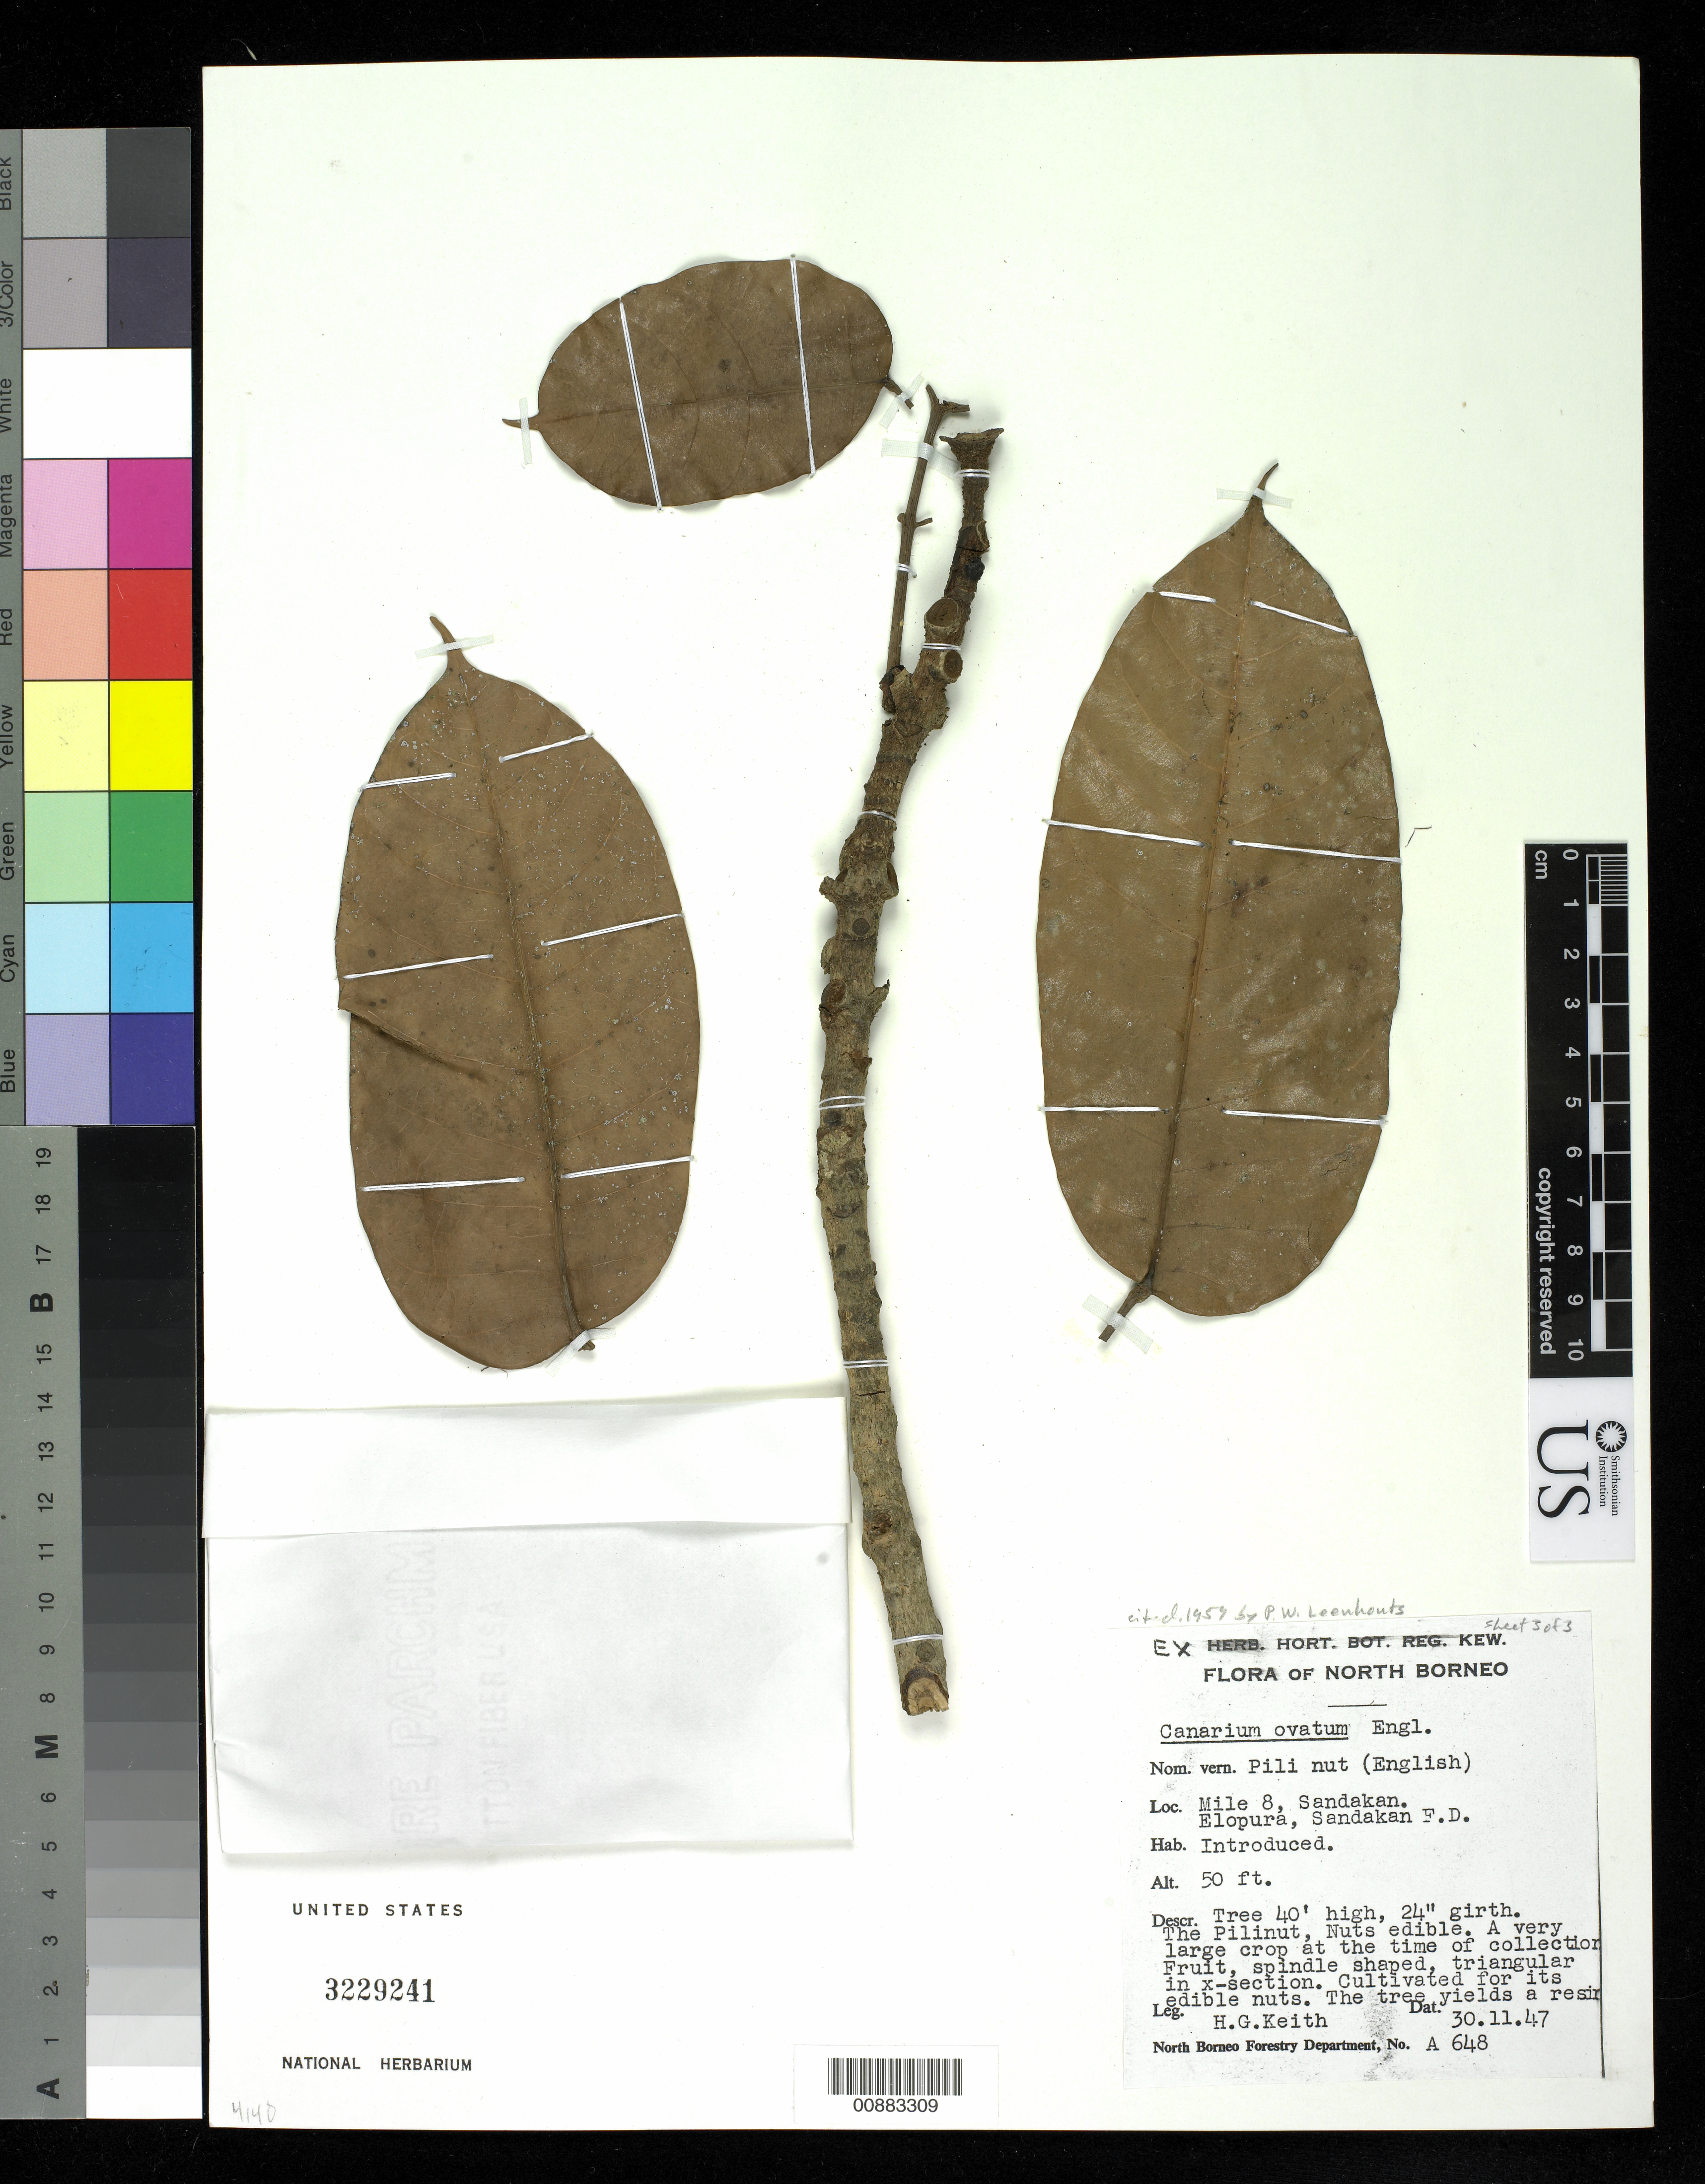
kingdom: Plantae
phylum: Tracheophyta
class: Magnoliopsida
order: Sapindales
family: Burseraceae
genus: Canarium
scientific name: Canarium ovatum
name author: Engl.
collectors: H. Keith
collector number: A 648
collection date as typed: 30 Nov 1947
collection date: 1947-11-30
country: Malaysia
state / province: Sabah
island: Borneo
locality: Mile 8, Sandakan. Elopura, Sandakan F.D.50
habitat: Introduced.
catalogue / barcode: US 3229241